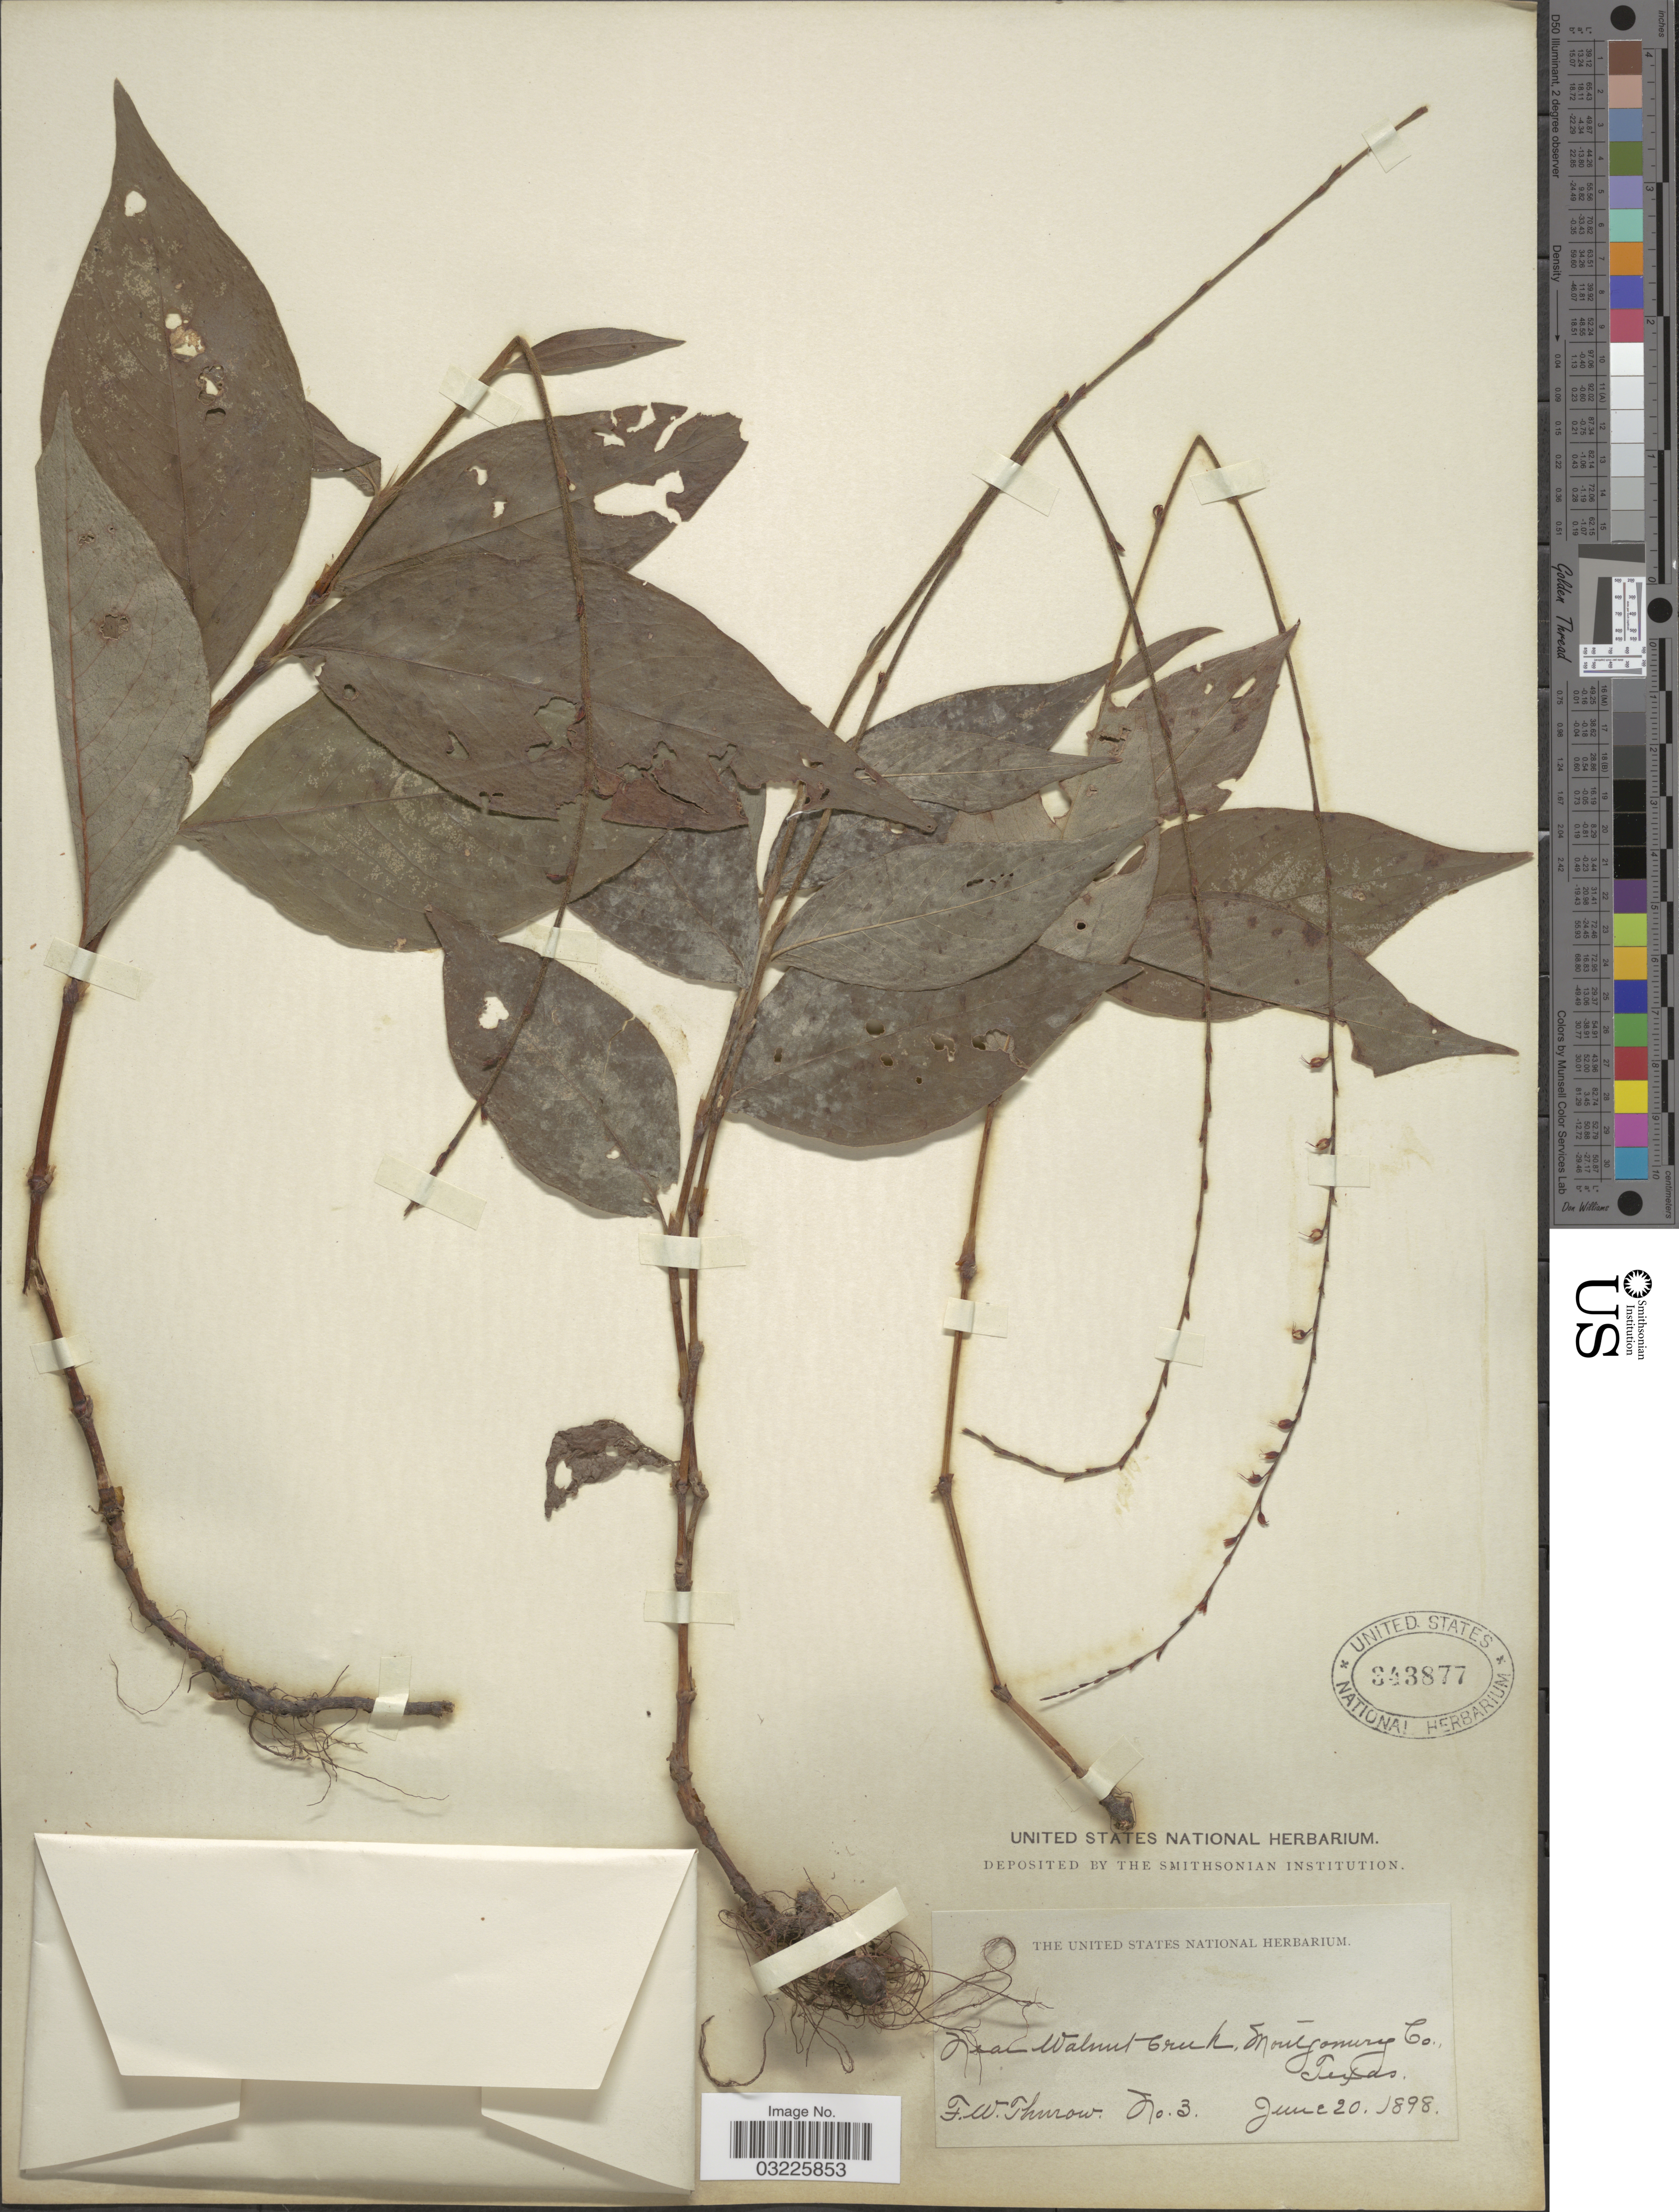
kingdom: Plantae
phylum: Tracheophyta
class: Magnoliopsida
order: Caryophyllales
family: Polygonaceae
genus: Persicaria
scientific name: Persicaria virginiana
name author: (L.) Gaertn.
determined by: Atha, D. E.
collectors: F. W. Thurow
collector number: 3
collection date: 1898-06-20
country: United States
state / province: Texas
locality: Near Walnut Creek, Montgomery Co.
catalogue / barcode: US 343877